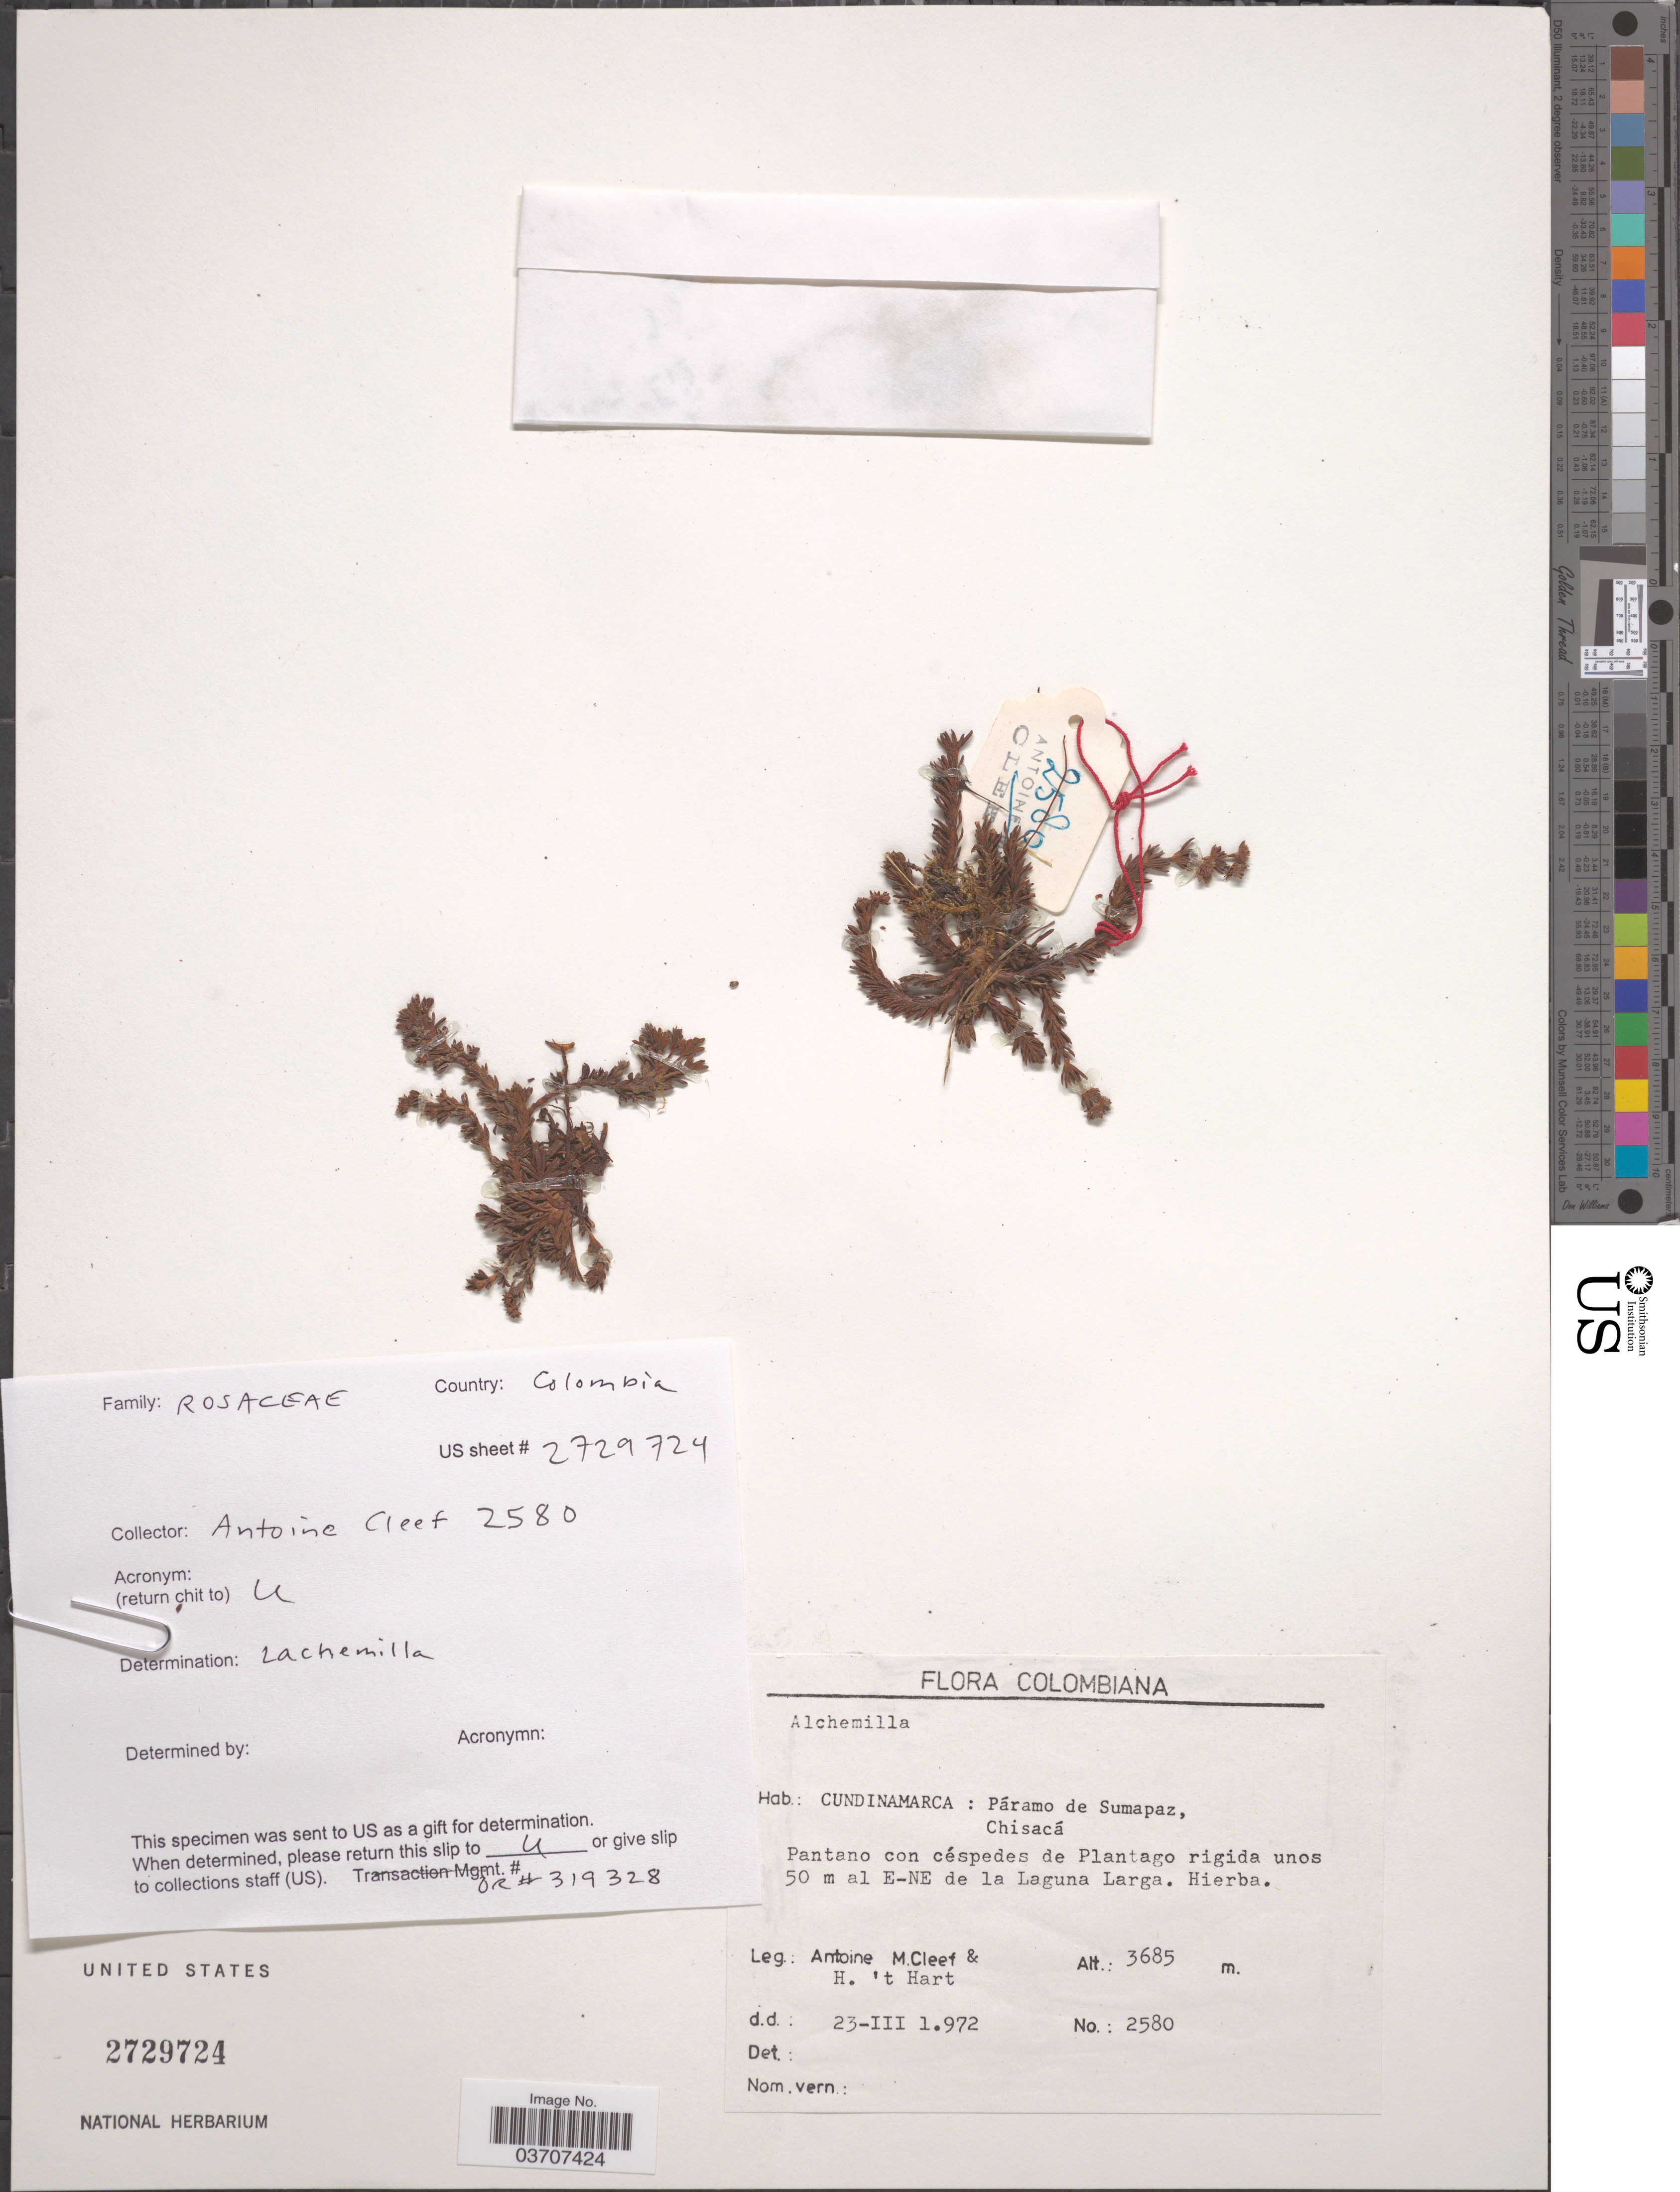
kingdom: Plantae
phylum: Tracheophyta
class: Magnoliopsida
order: Rosales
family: Rosaceae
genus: Lachemilla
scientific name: Lachemilla sp.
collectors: A. M. Cleef & H. Hart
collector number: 2580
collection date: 1972-03-23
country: Colombia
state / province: Cundinamarca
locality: Páramo de Sumapaz, Chisacá. 50 m al E-NE de la Laguna Larga. Hierba.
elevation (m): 3685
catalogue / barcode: US 2729724